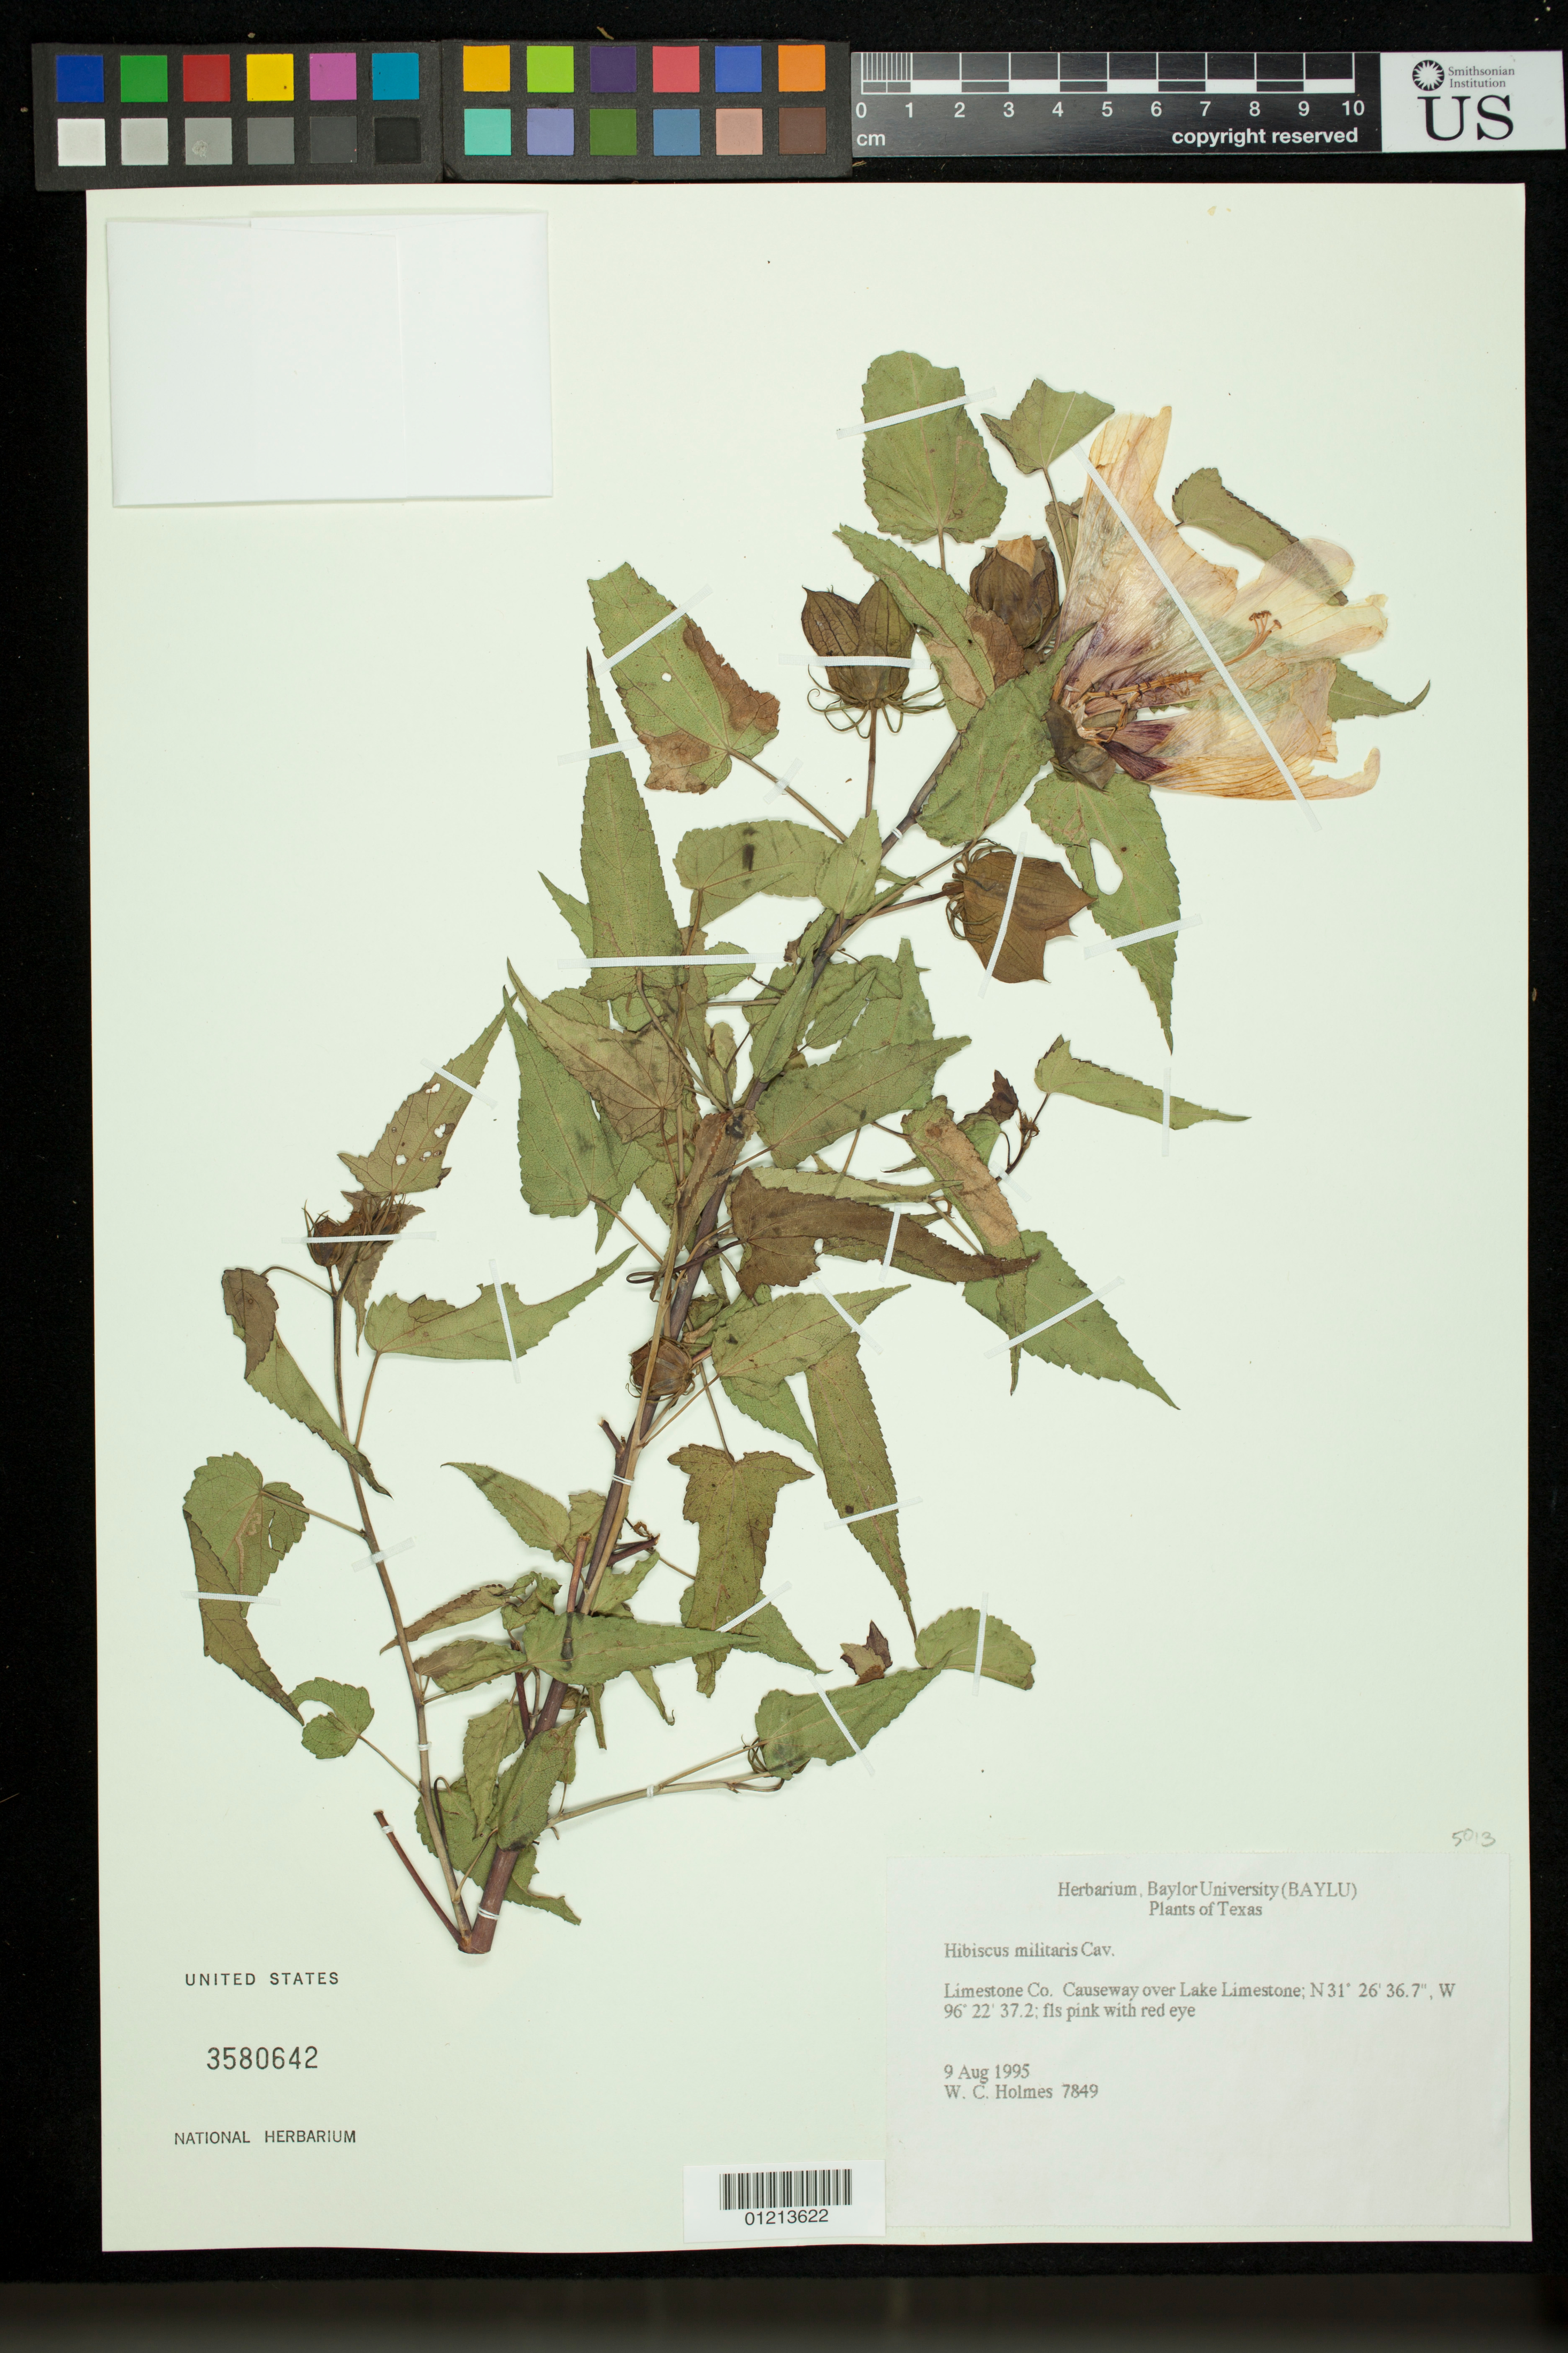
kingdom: Plantae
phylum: Tracheophyta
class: Magnoliopsida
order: Malvales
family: Malvaceae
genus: Hibiscus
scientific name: Hibiscus militaris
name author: Cav.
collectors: W. C. Holmes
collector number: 7849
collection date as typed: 08 Sep 1995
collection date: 1995-09-08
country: United States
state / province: Texas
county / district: Limestone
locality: Limestone Co. Causeway over Lake Limestone.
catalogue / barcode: US 3580642